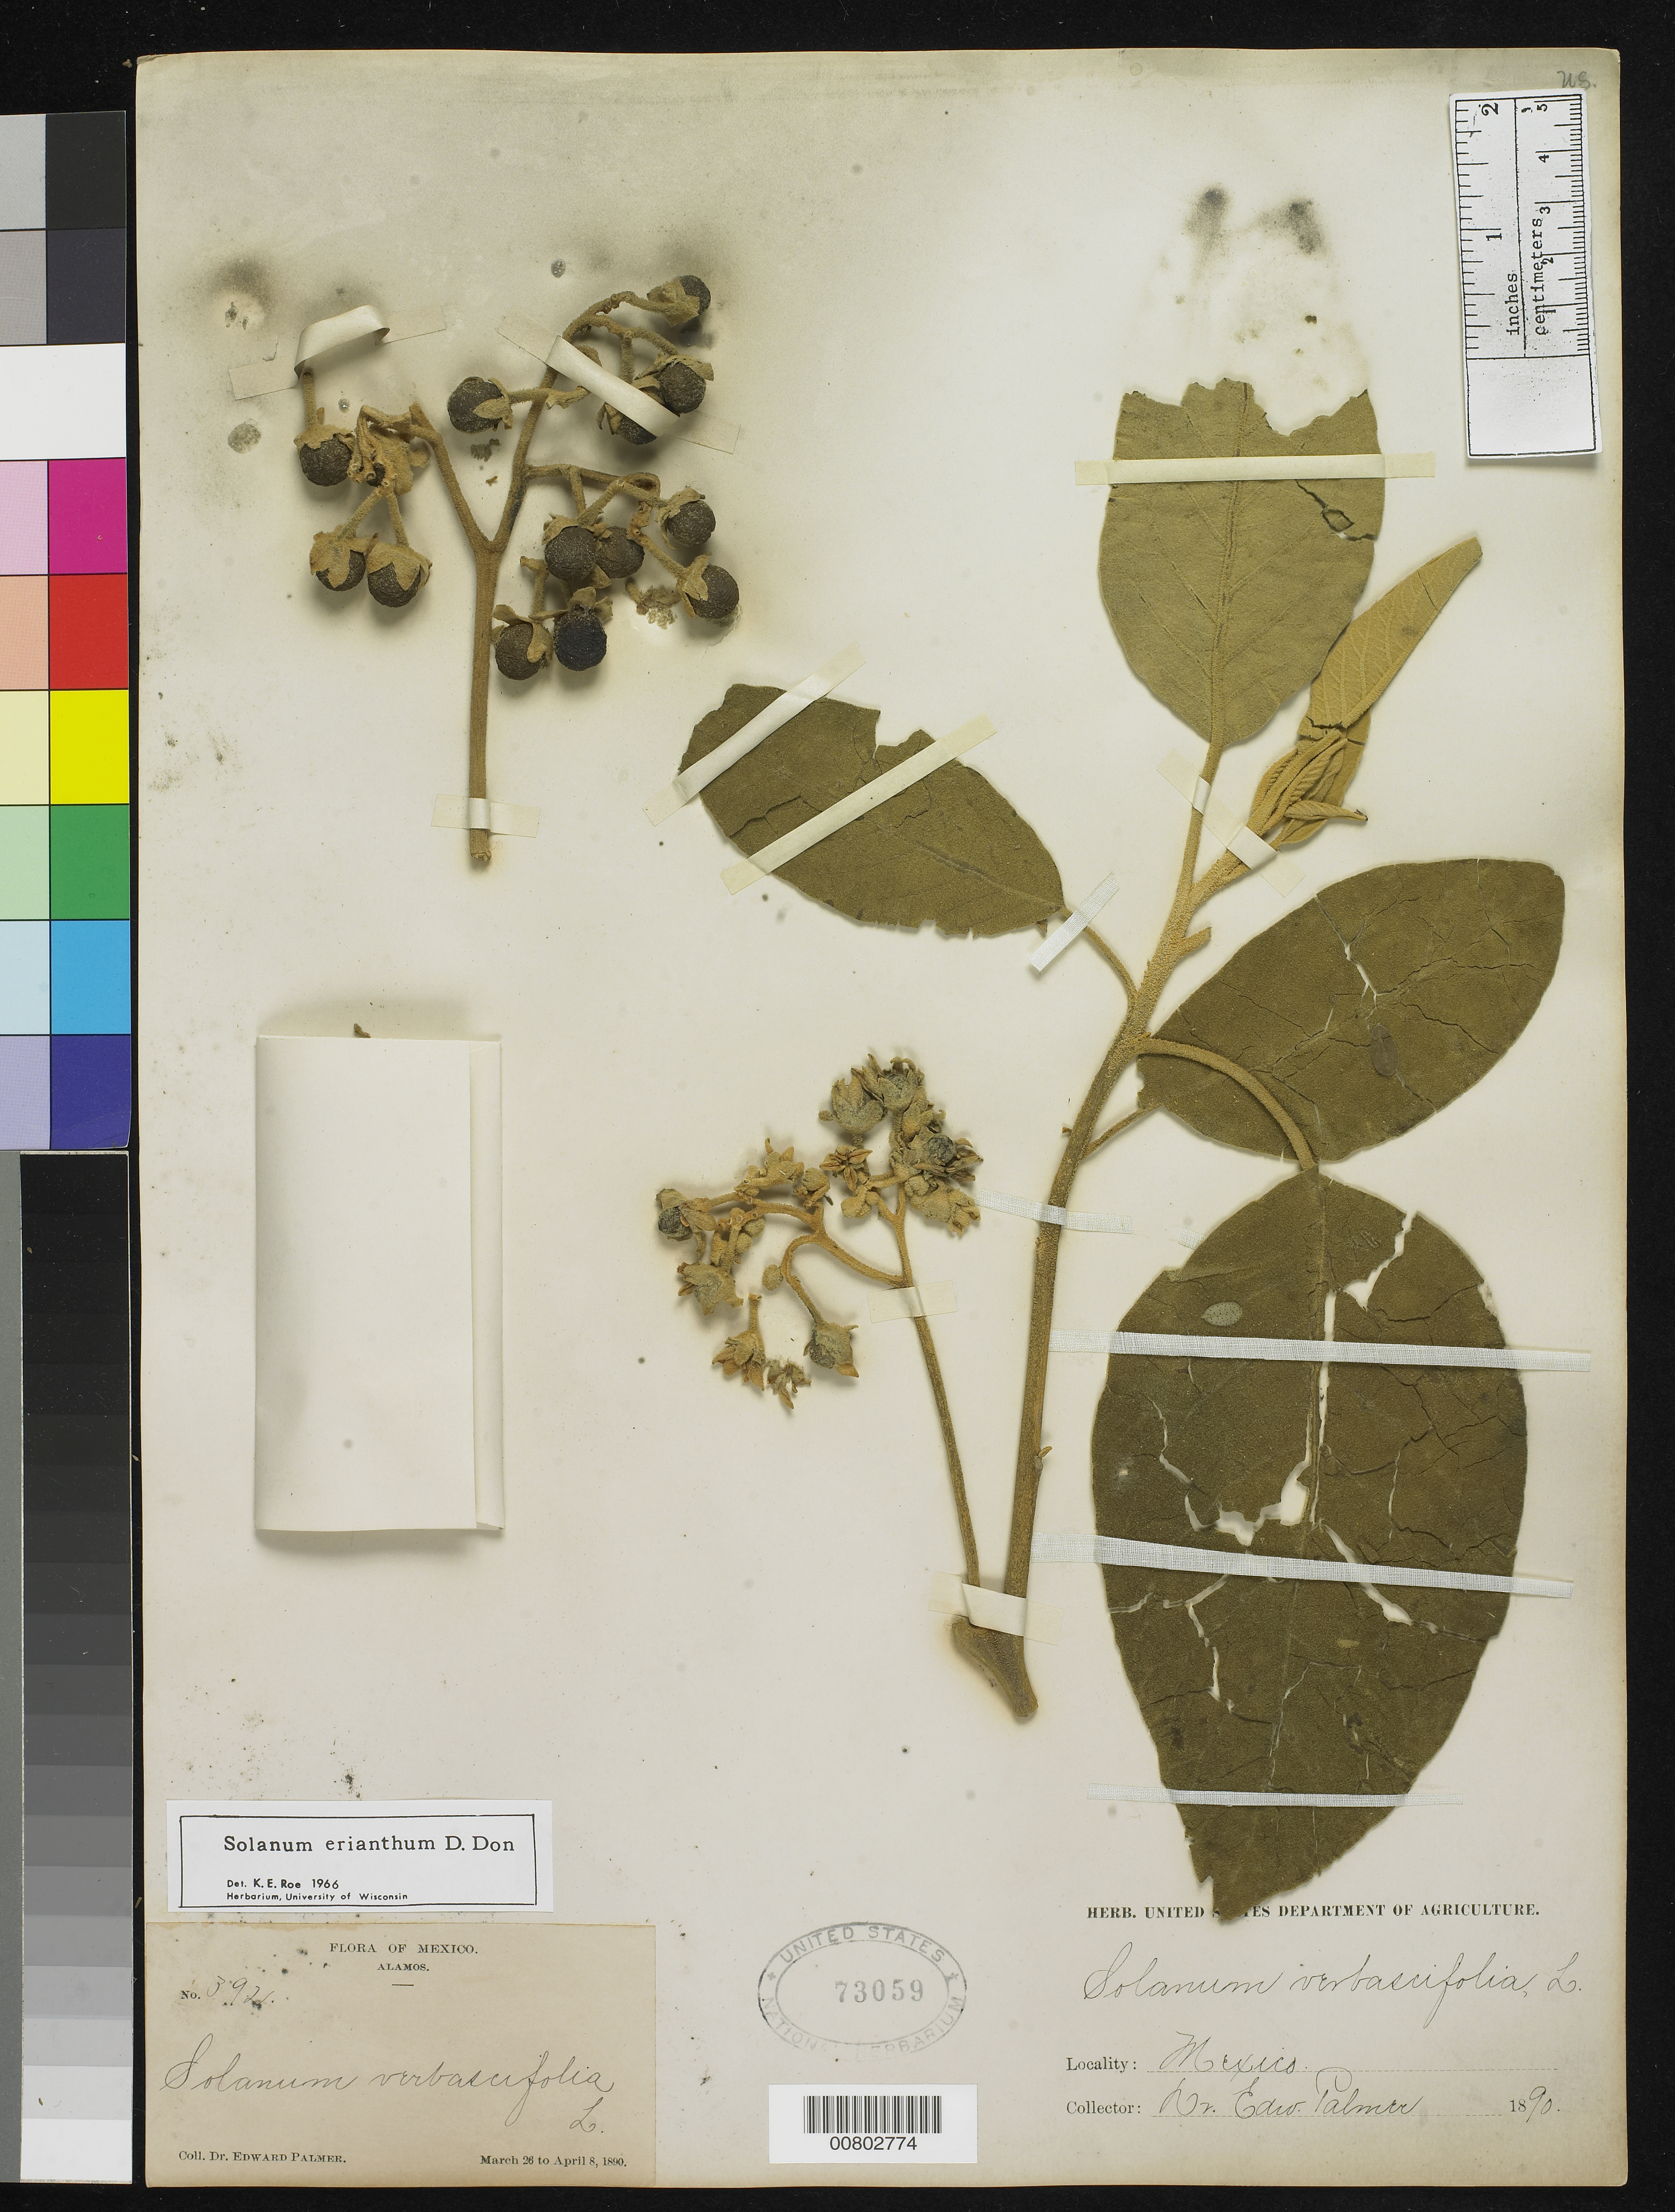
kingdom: Plantae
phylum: Tracheophyta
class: Magnoliopsida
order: Solanales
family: Solanaceae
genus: Solanum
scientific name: Solanum erianthum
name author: D. Don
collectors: E. Palmer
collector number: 392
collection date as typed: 26 Mar 1890 to 08 Apr 1890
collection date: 1890-03-26/1890-04-08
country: Mexico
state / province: Sonora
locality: Alamos, Sonora.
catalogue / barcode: US 73059